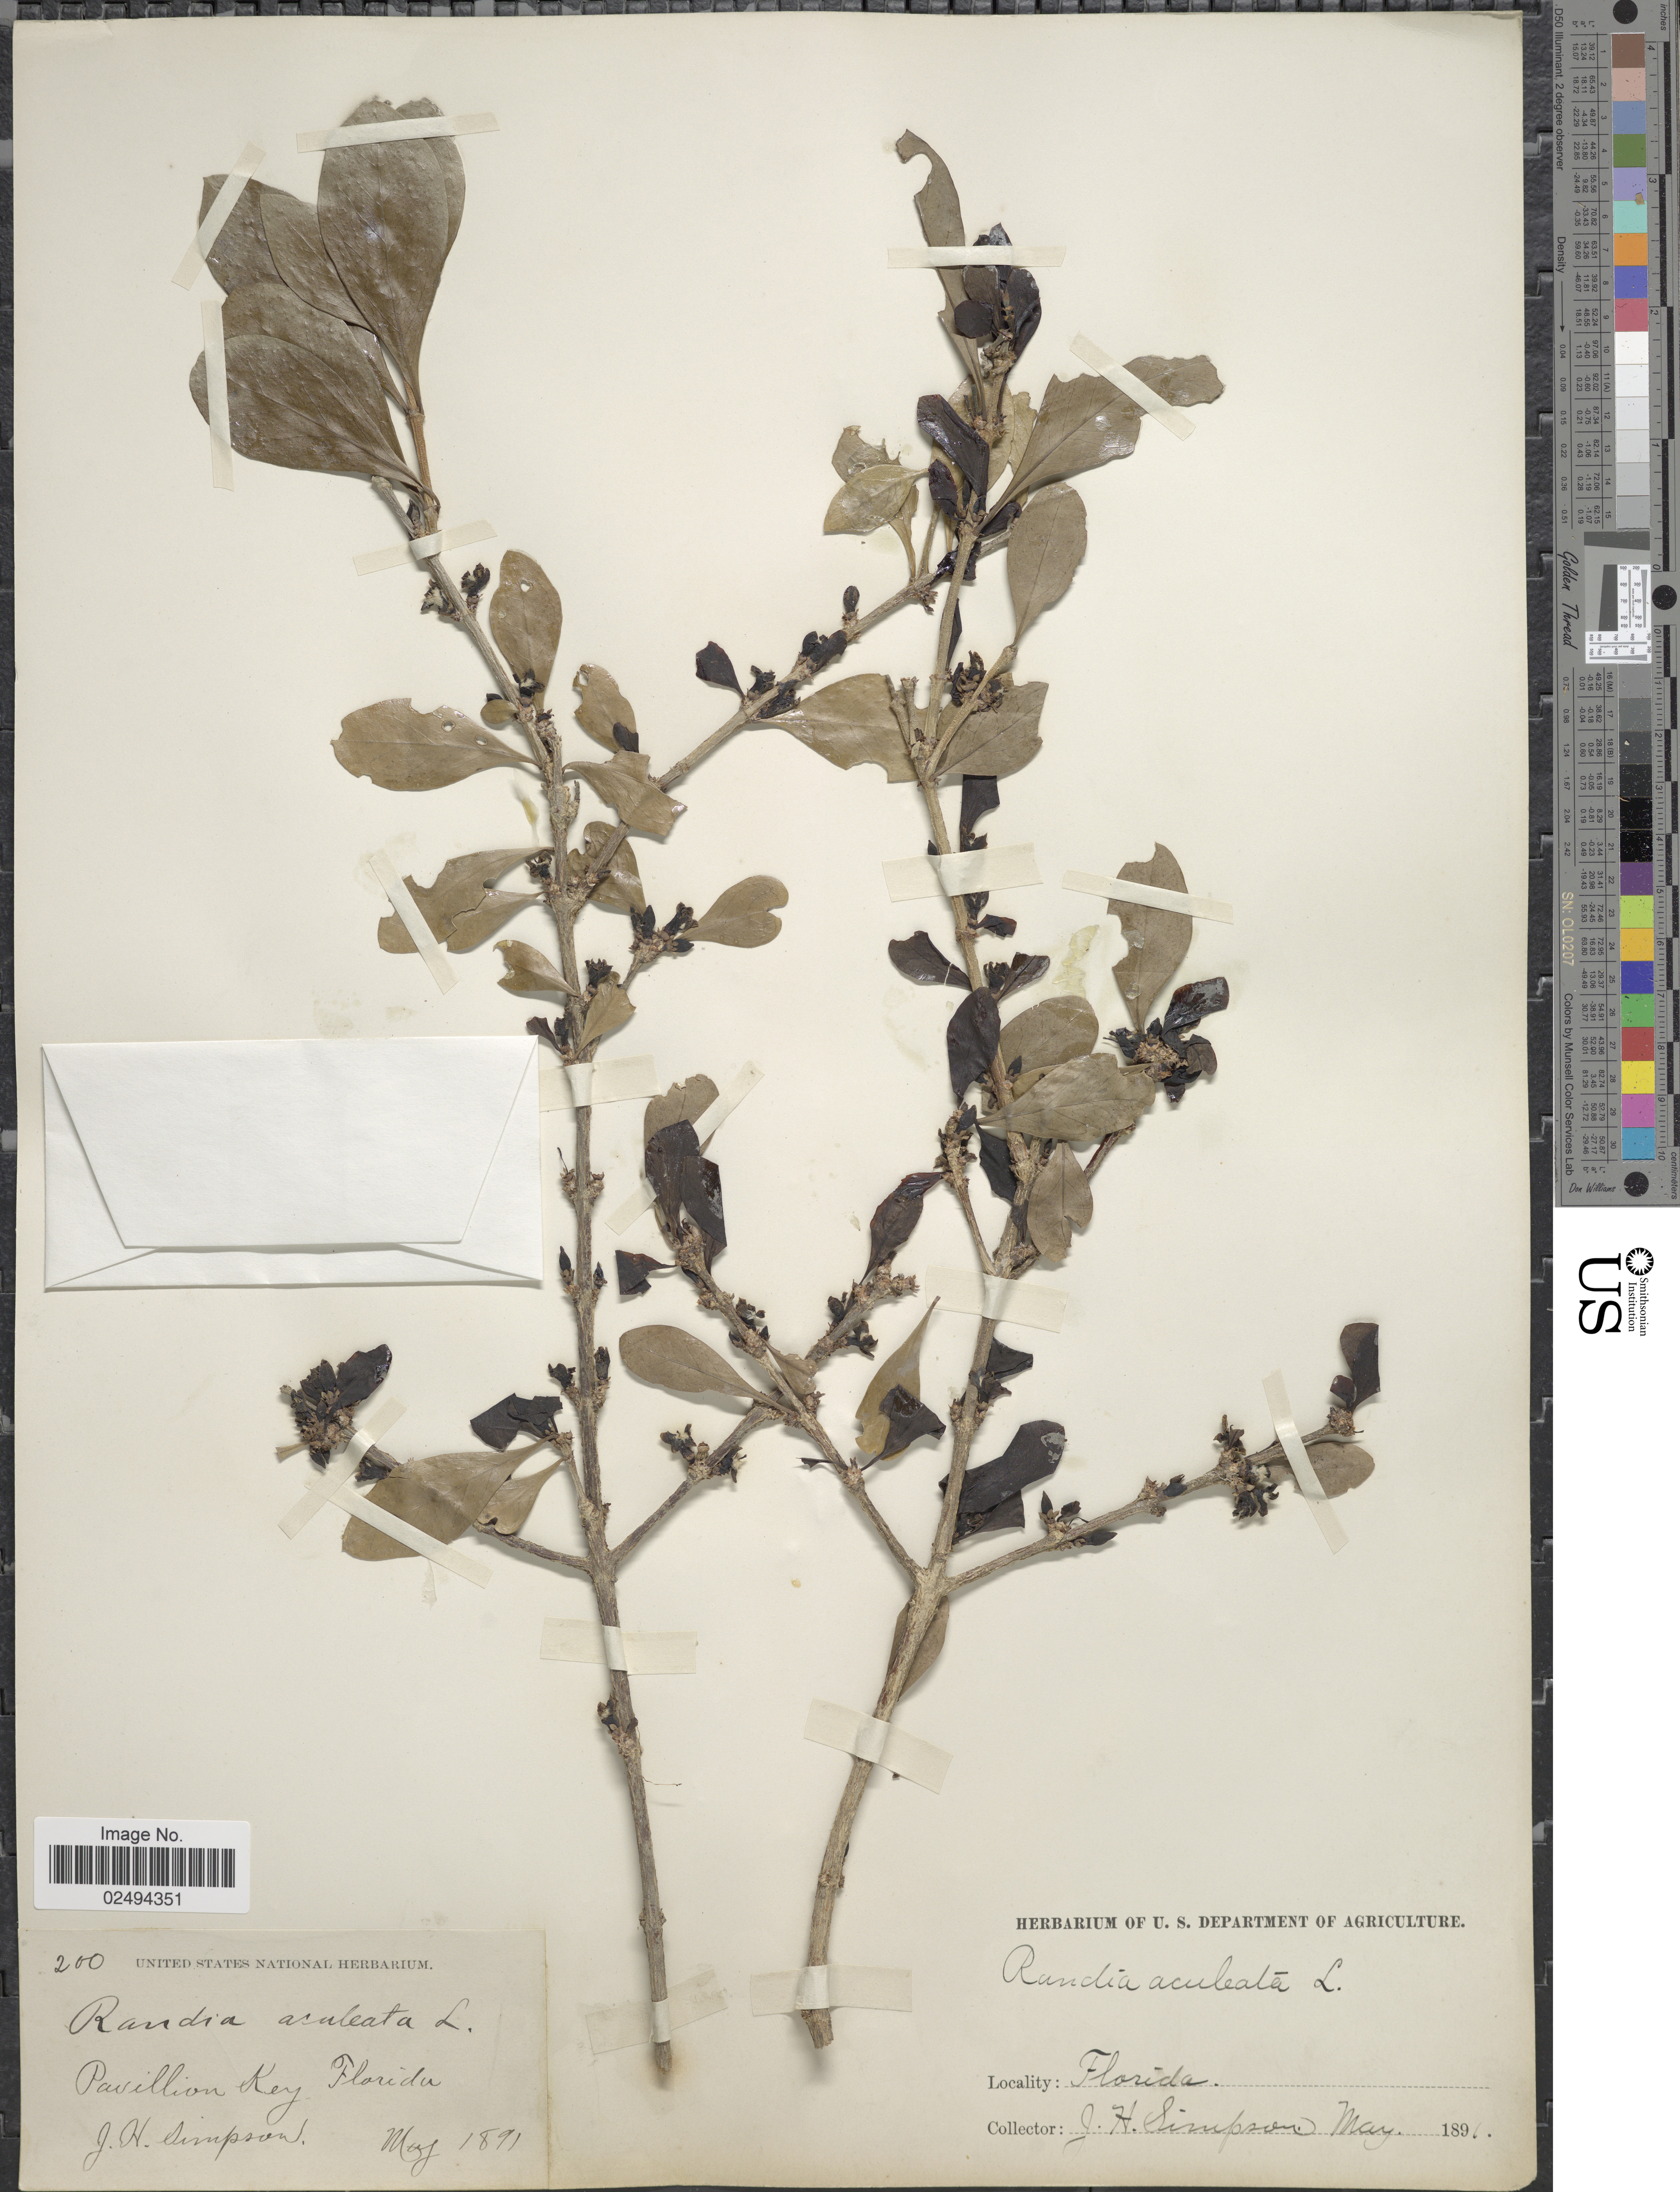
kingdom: Plantae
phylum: Tracheophyta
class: Magnoliopsida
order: Gentianales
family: Rubiaceae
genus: Randia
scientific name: Randia aculeata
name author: L.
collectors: J. H. Simpson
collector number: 200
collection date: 1891-05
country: United States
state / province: Florida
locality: Pavillion Key